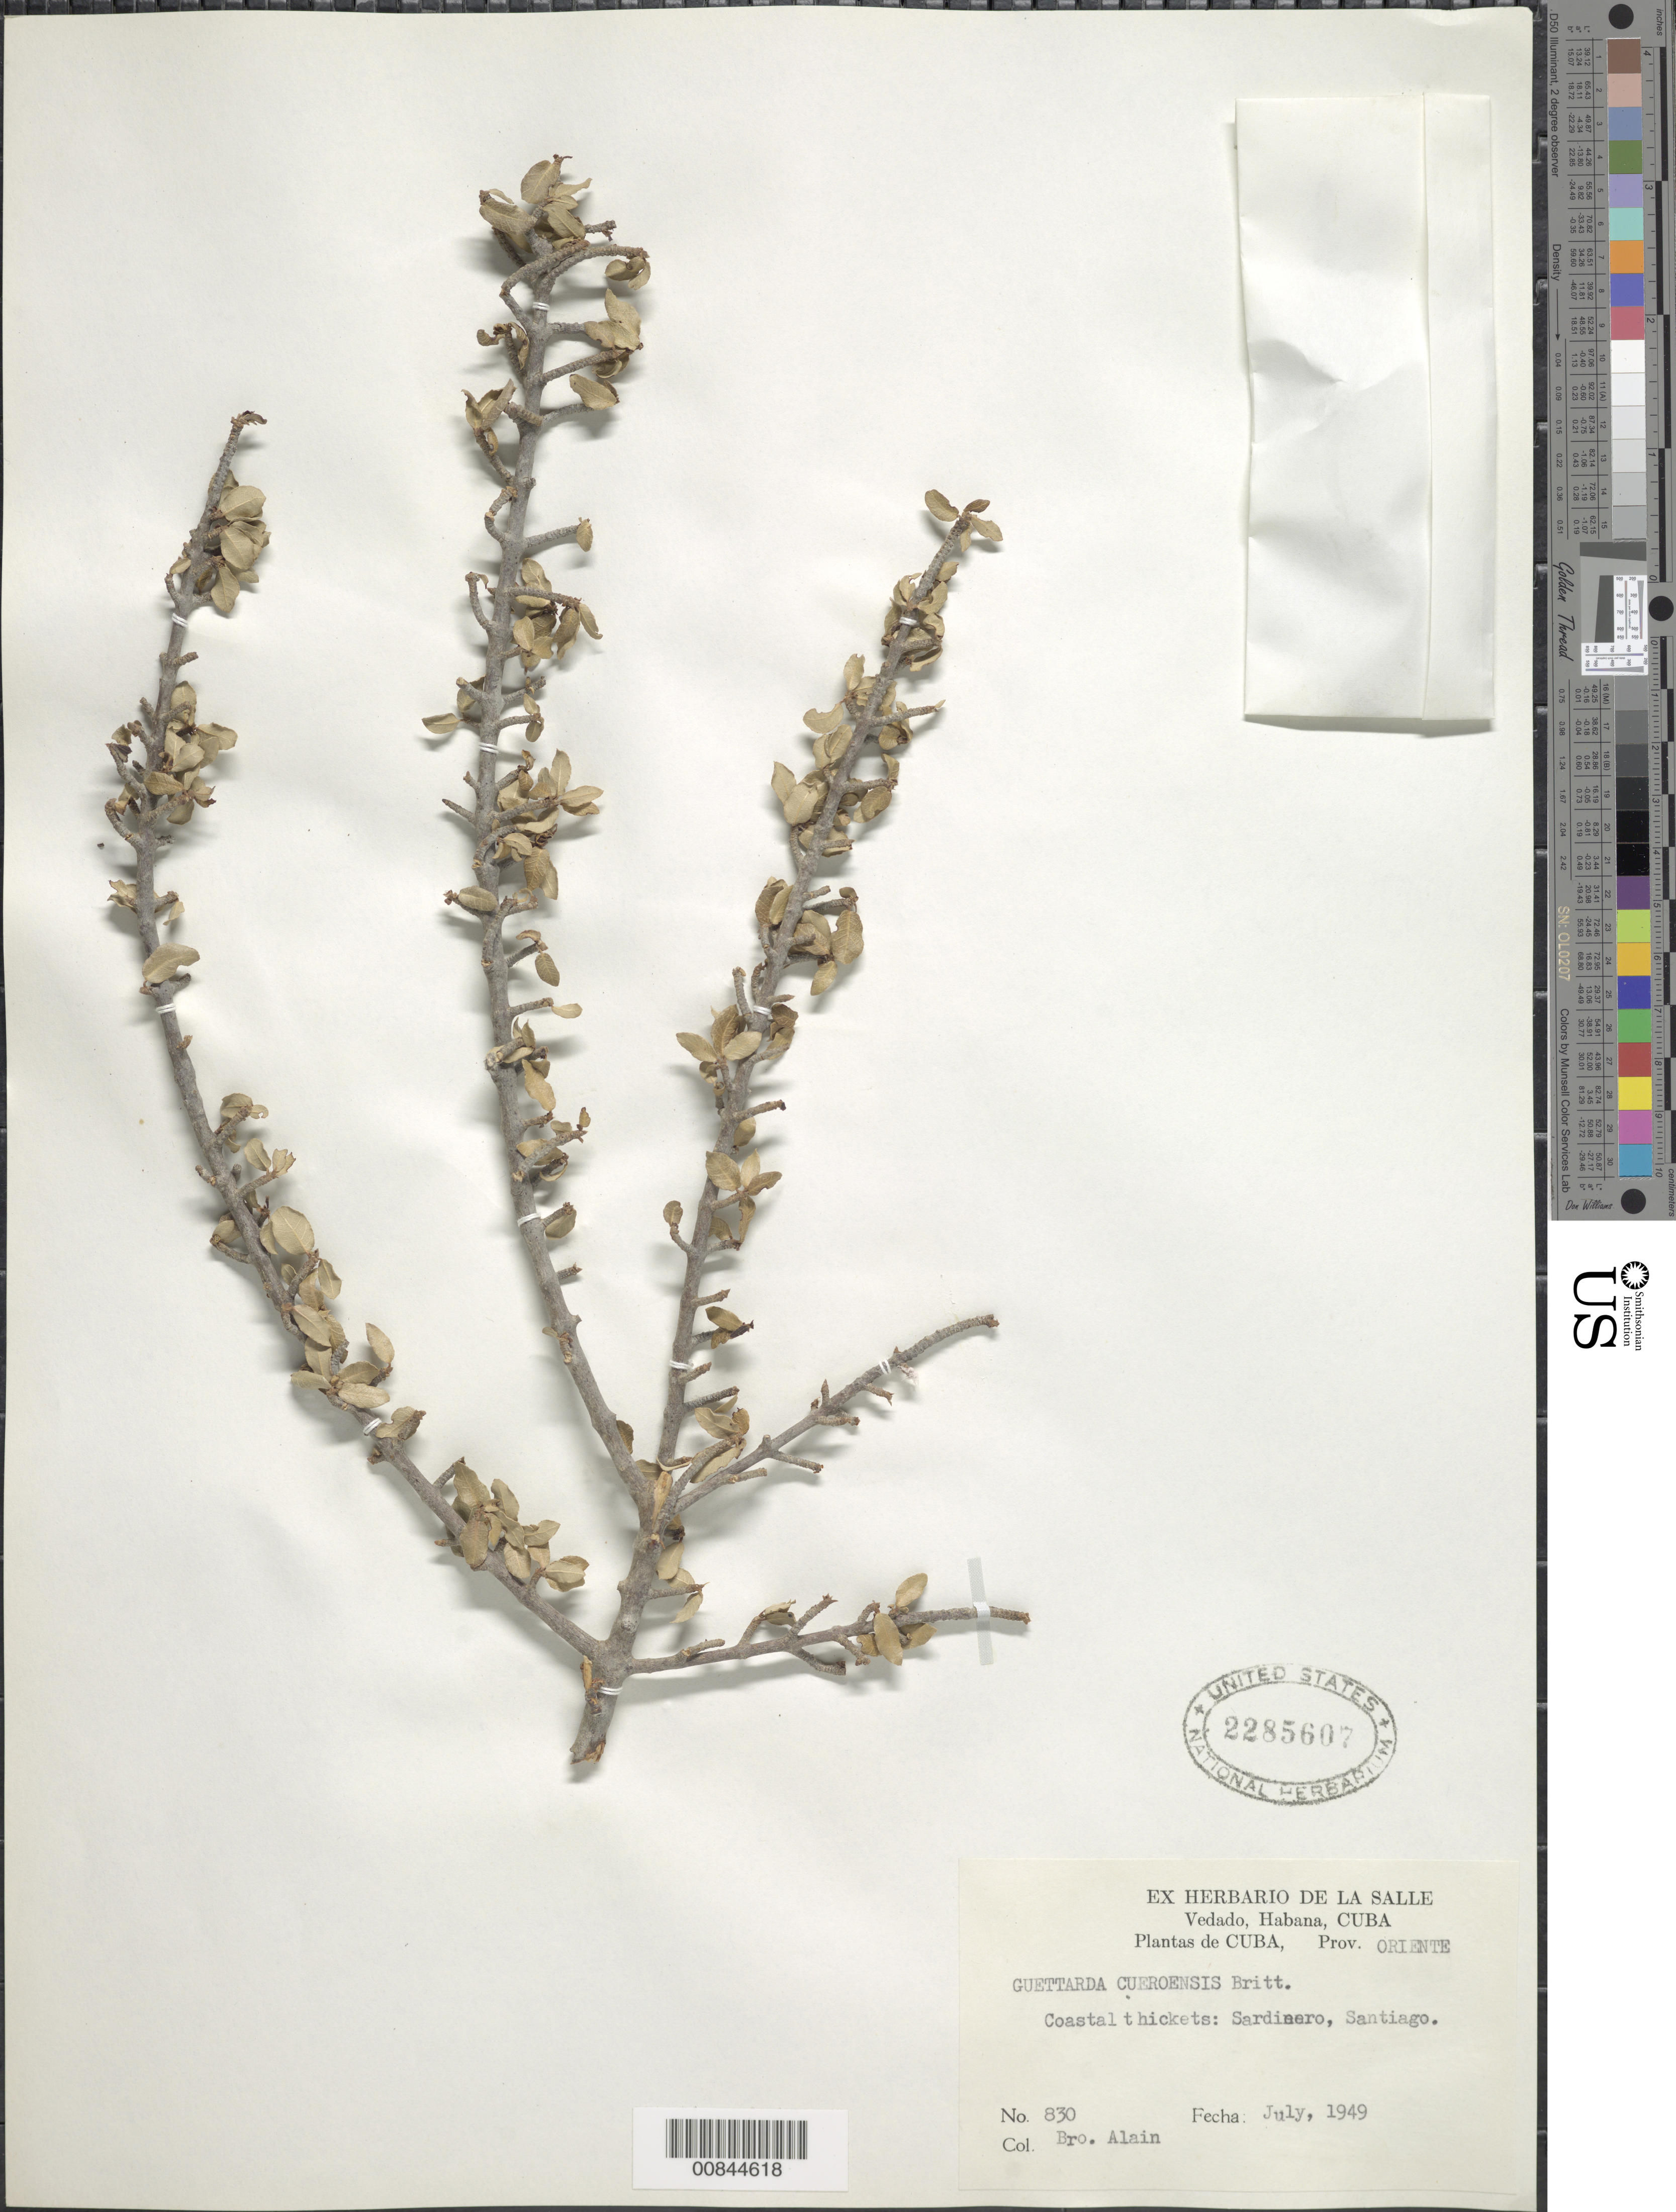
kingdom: Plantae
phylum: Tracheophyta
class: Magnoliopsida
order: Gentianales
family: Rubiaceae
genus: Guettarda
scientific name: Guettarda cueroensis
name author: Britton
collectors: A. H. Liogier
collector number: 830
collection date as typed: Jul 1949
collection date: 1949-07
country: Cuba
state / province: Oriente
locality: Sardinero, Santiago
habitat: Coastal thickets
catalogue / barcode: US 2285607